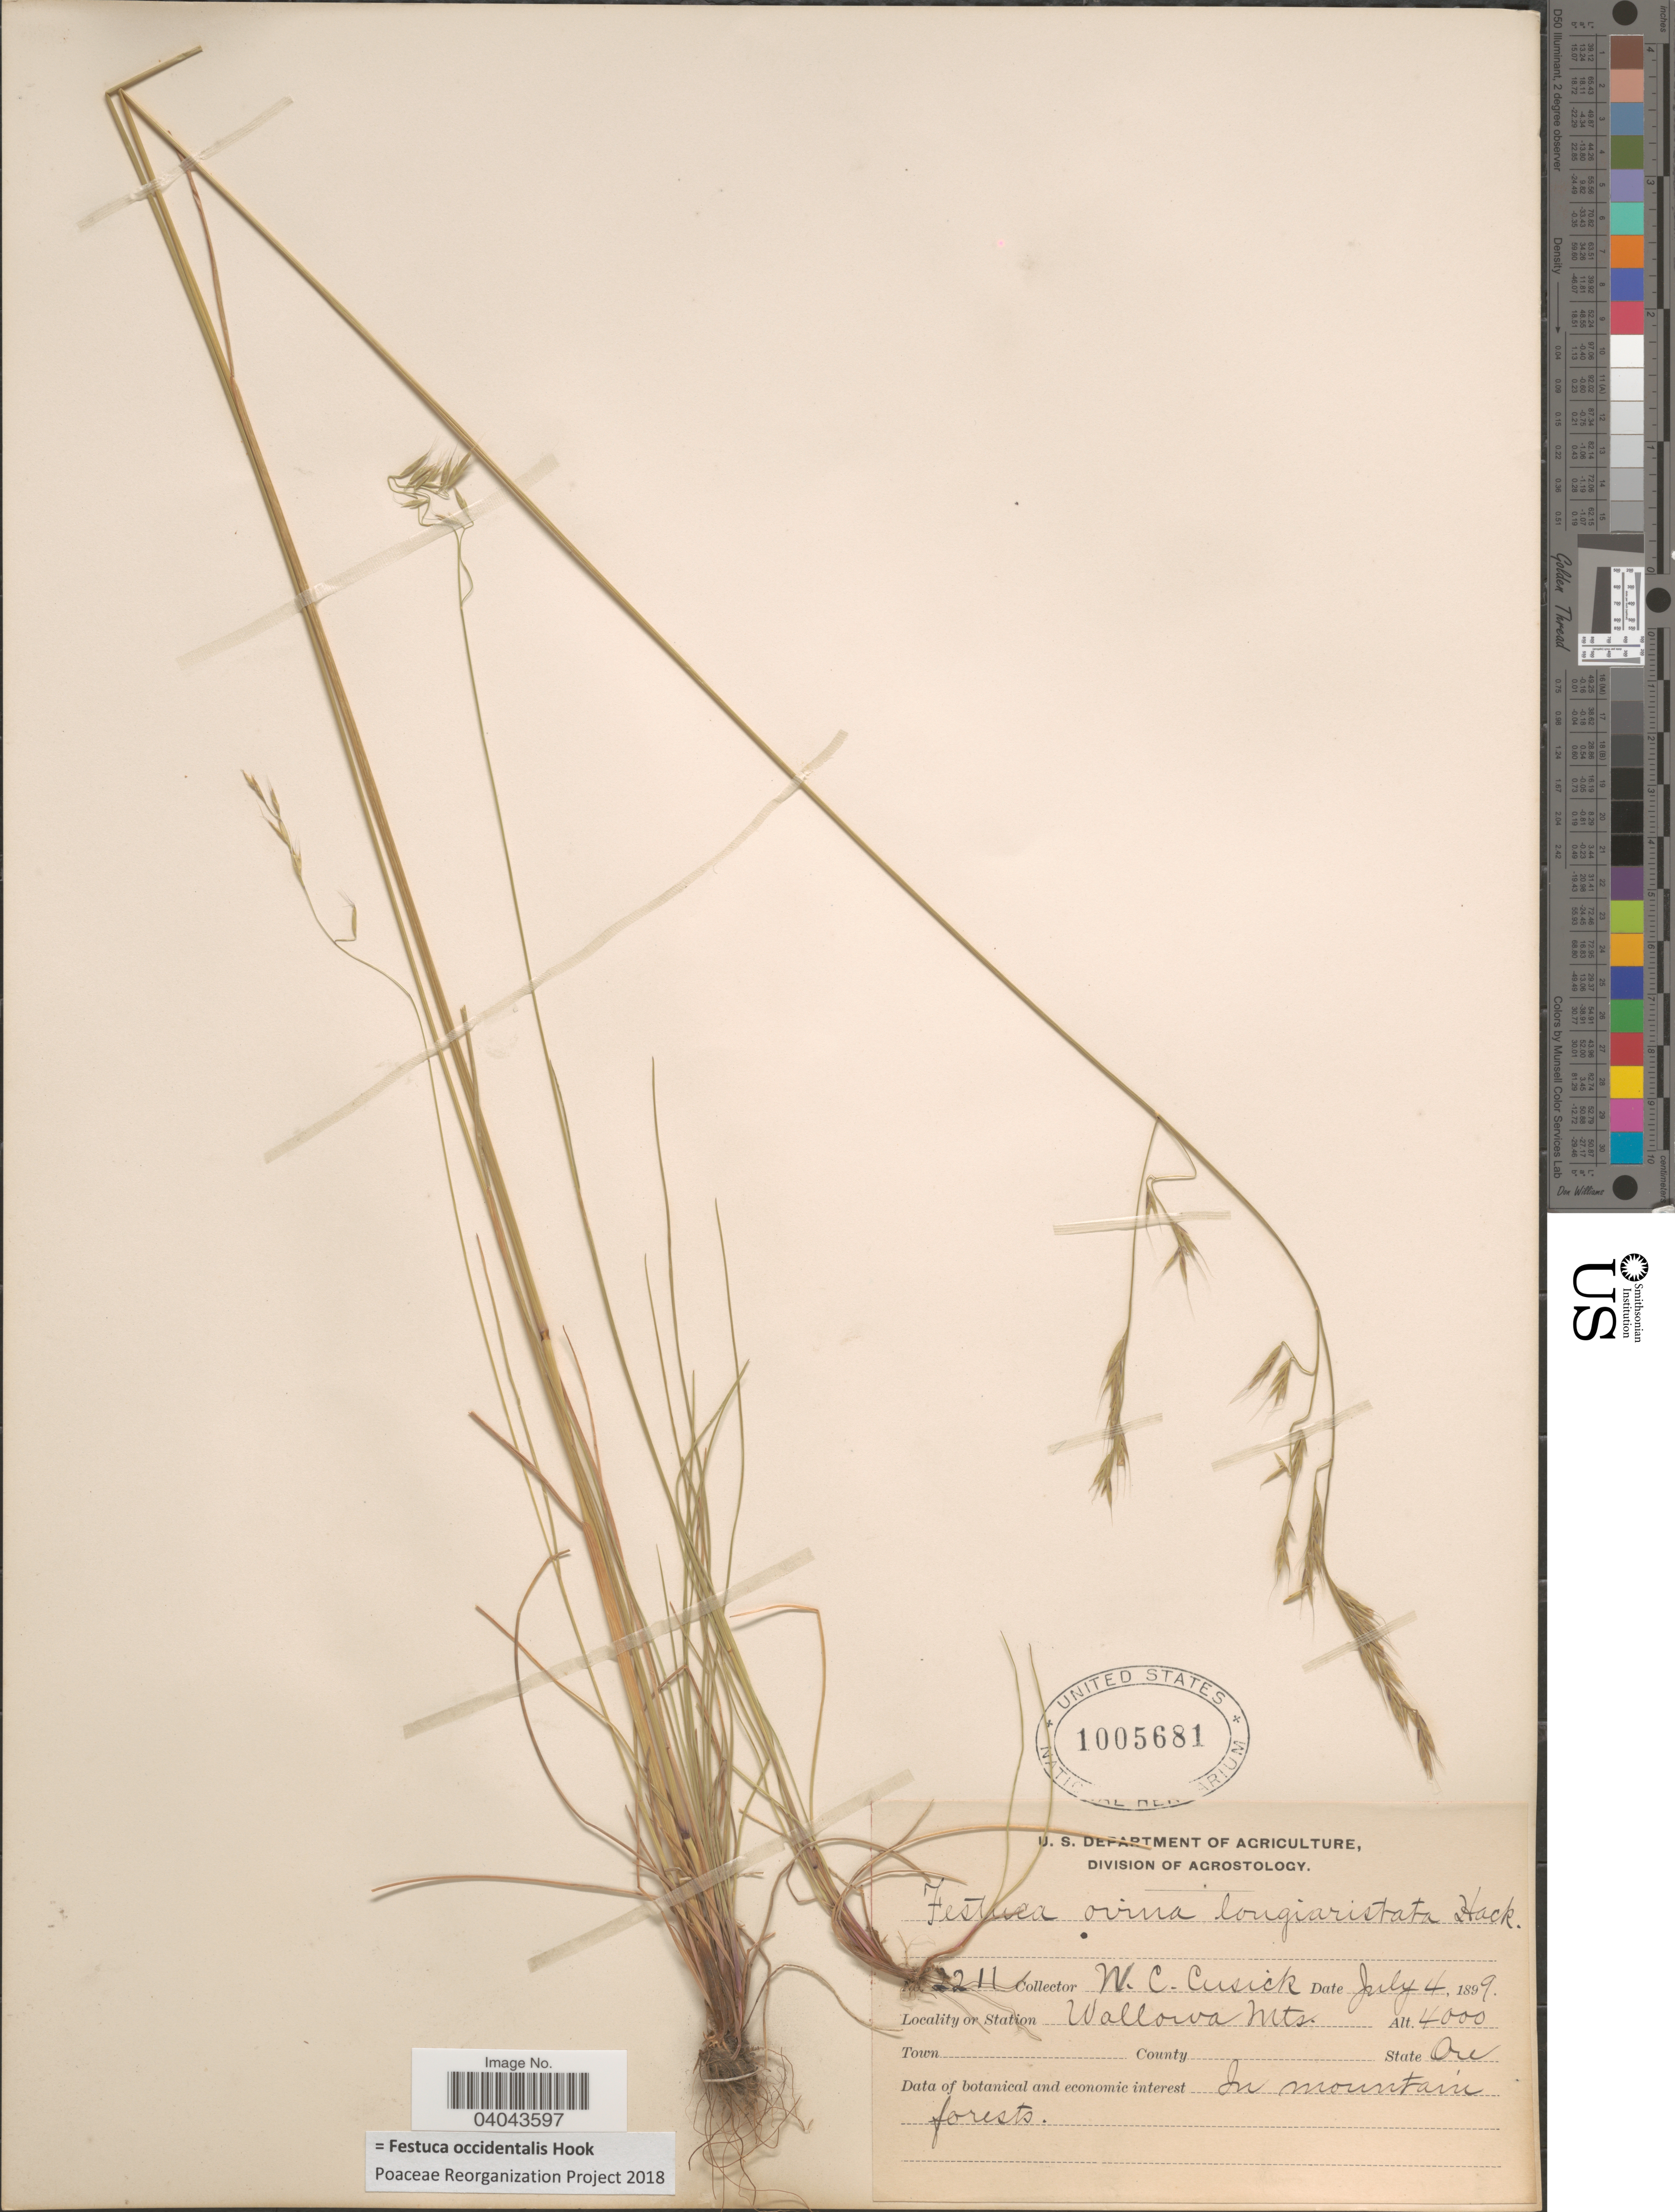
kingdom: Plantae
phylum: Tracheophyta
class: Liliopsida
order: Poales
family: Poaceae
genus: Festuca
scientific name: Festuca occidentalis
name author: Hook.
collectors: W. C. Cusick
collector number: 2211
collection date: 1899-07-04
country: United States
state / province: Oregon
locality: Wallowa Mts. In mountain forests.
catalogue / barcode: US 1005681